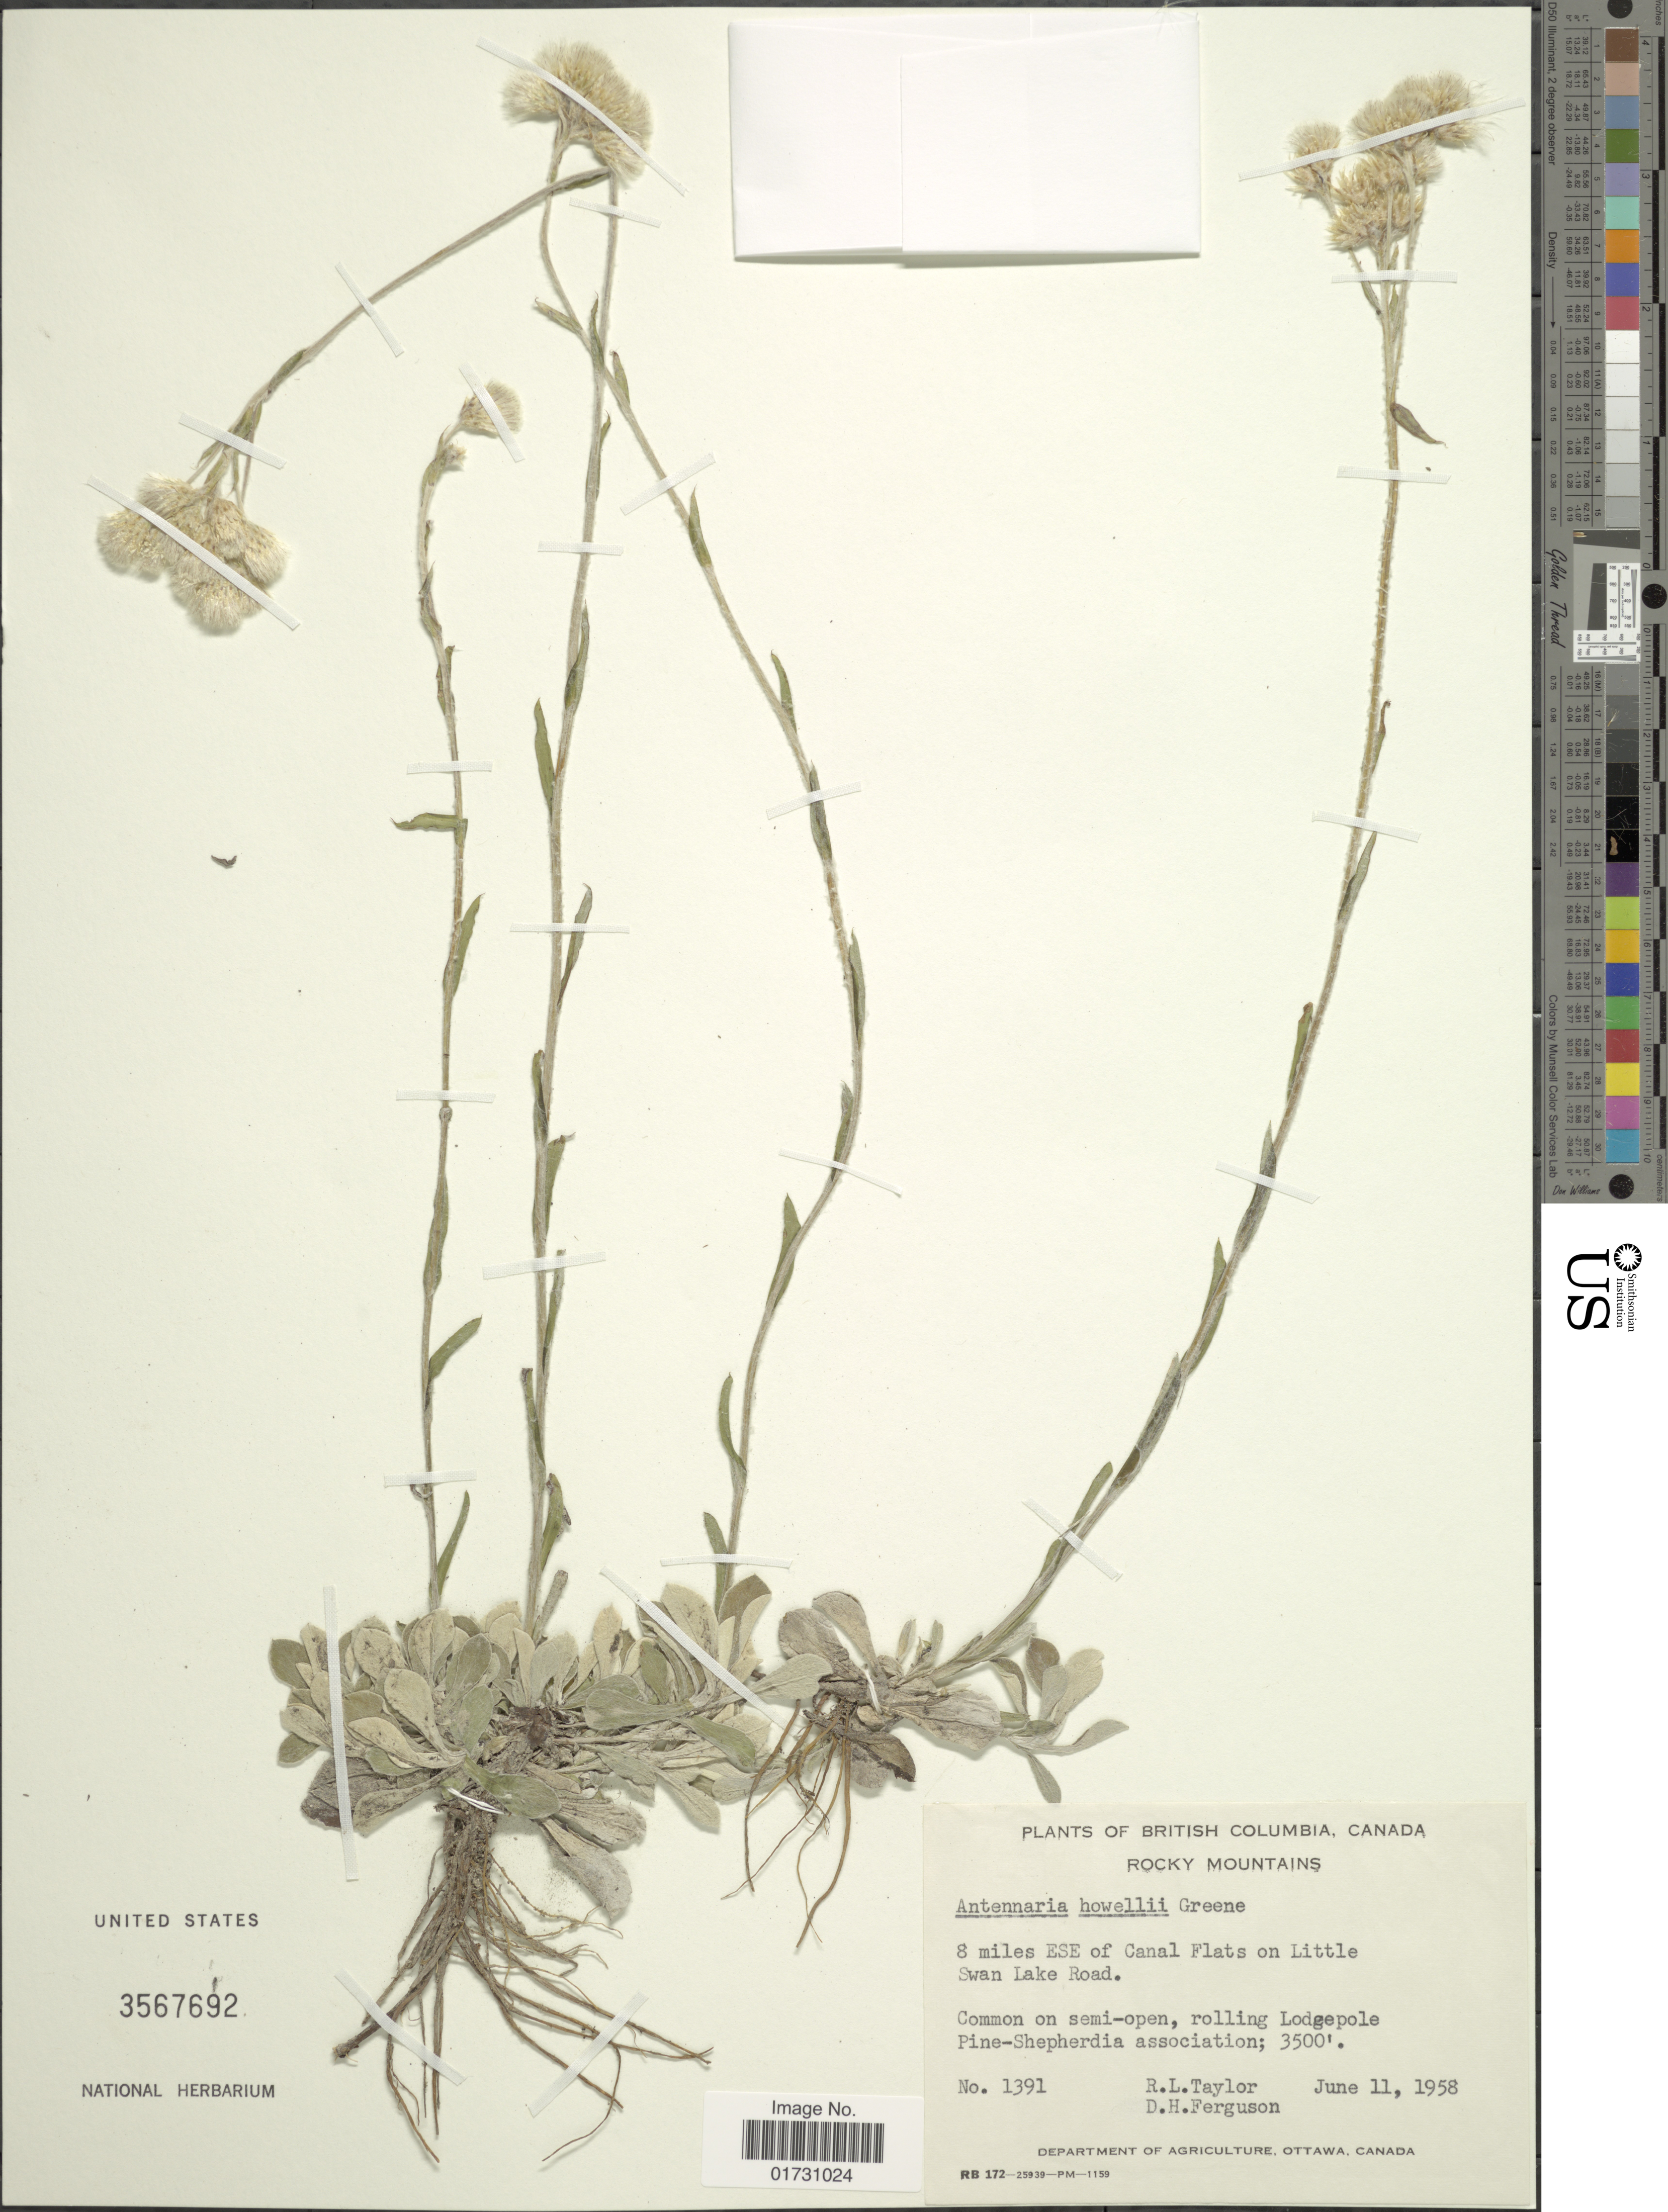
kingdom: Plantae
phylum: Tracheophyta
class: Magnoliopsida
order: Asterales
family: Asteraceae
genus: Antennaria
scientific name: Antennaria howellii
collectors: R. Taylor & D. Ferguson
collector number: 1391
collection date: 1958-06-11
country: Canada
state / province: British Columbia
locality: Rocky Mountains, 8 miles ESE ofl Canal Flats on Little Swan Lake Road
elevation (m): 1067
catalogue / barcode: US 3567692